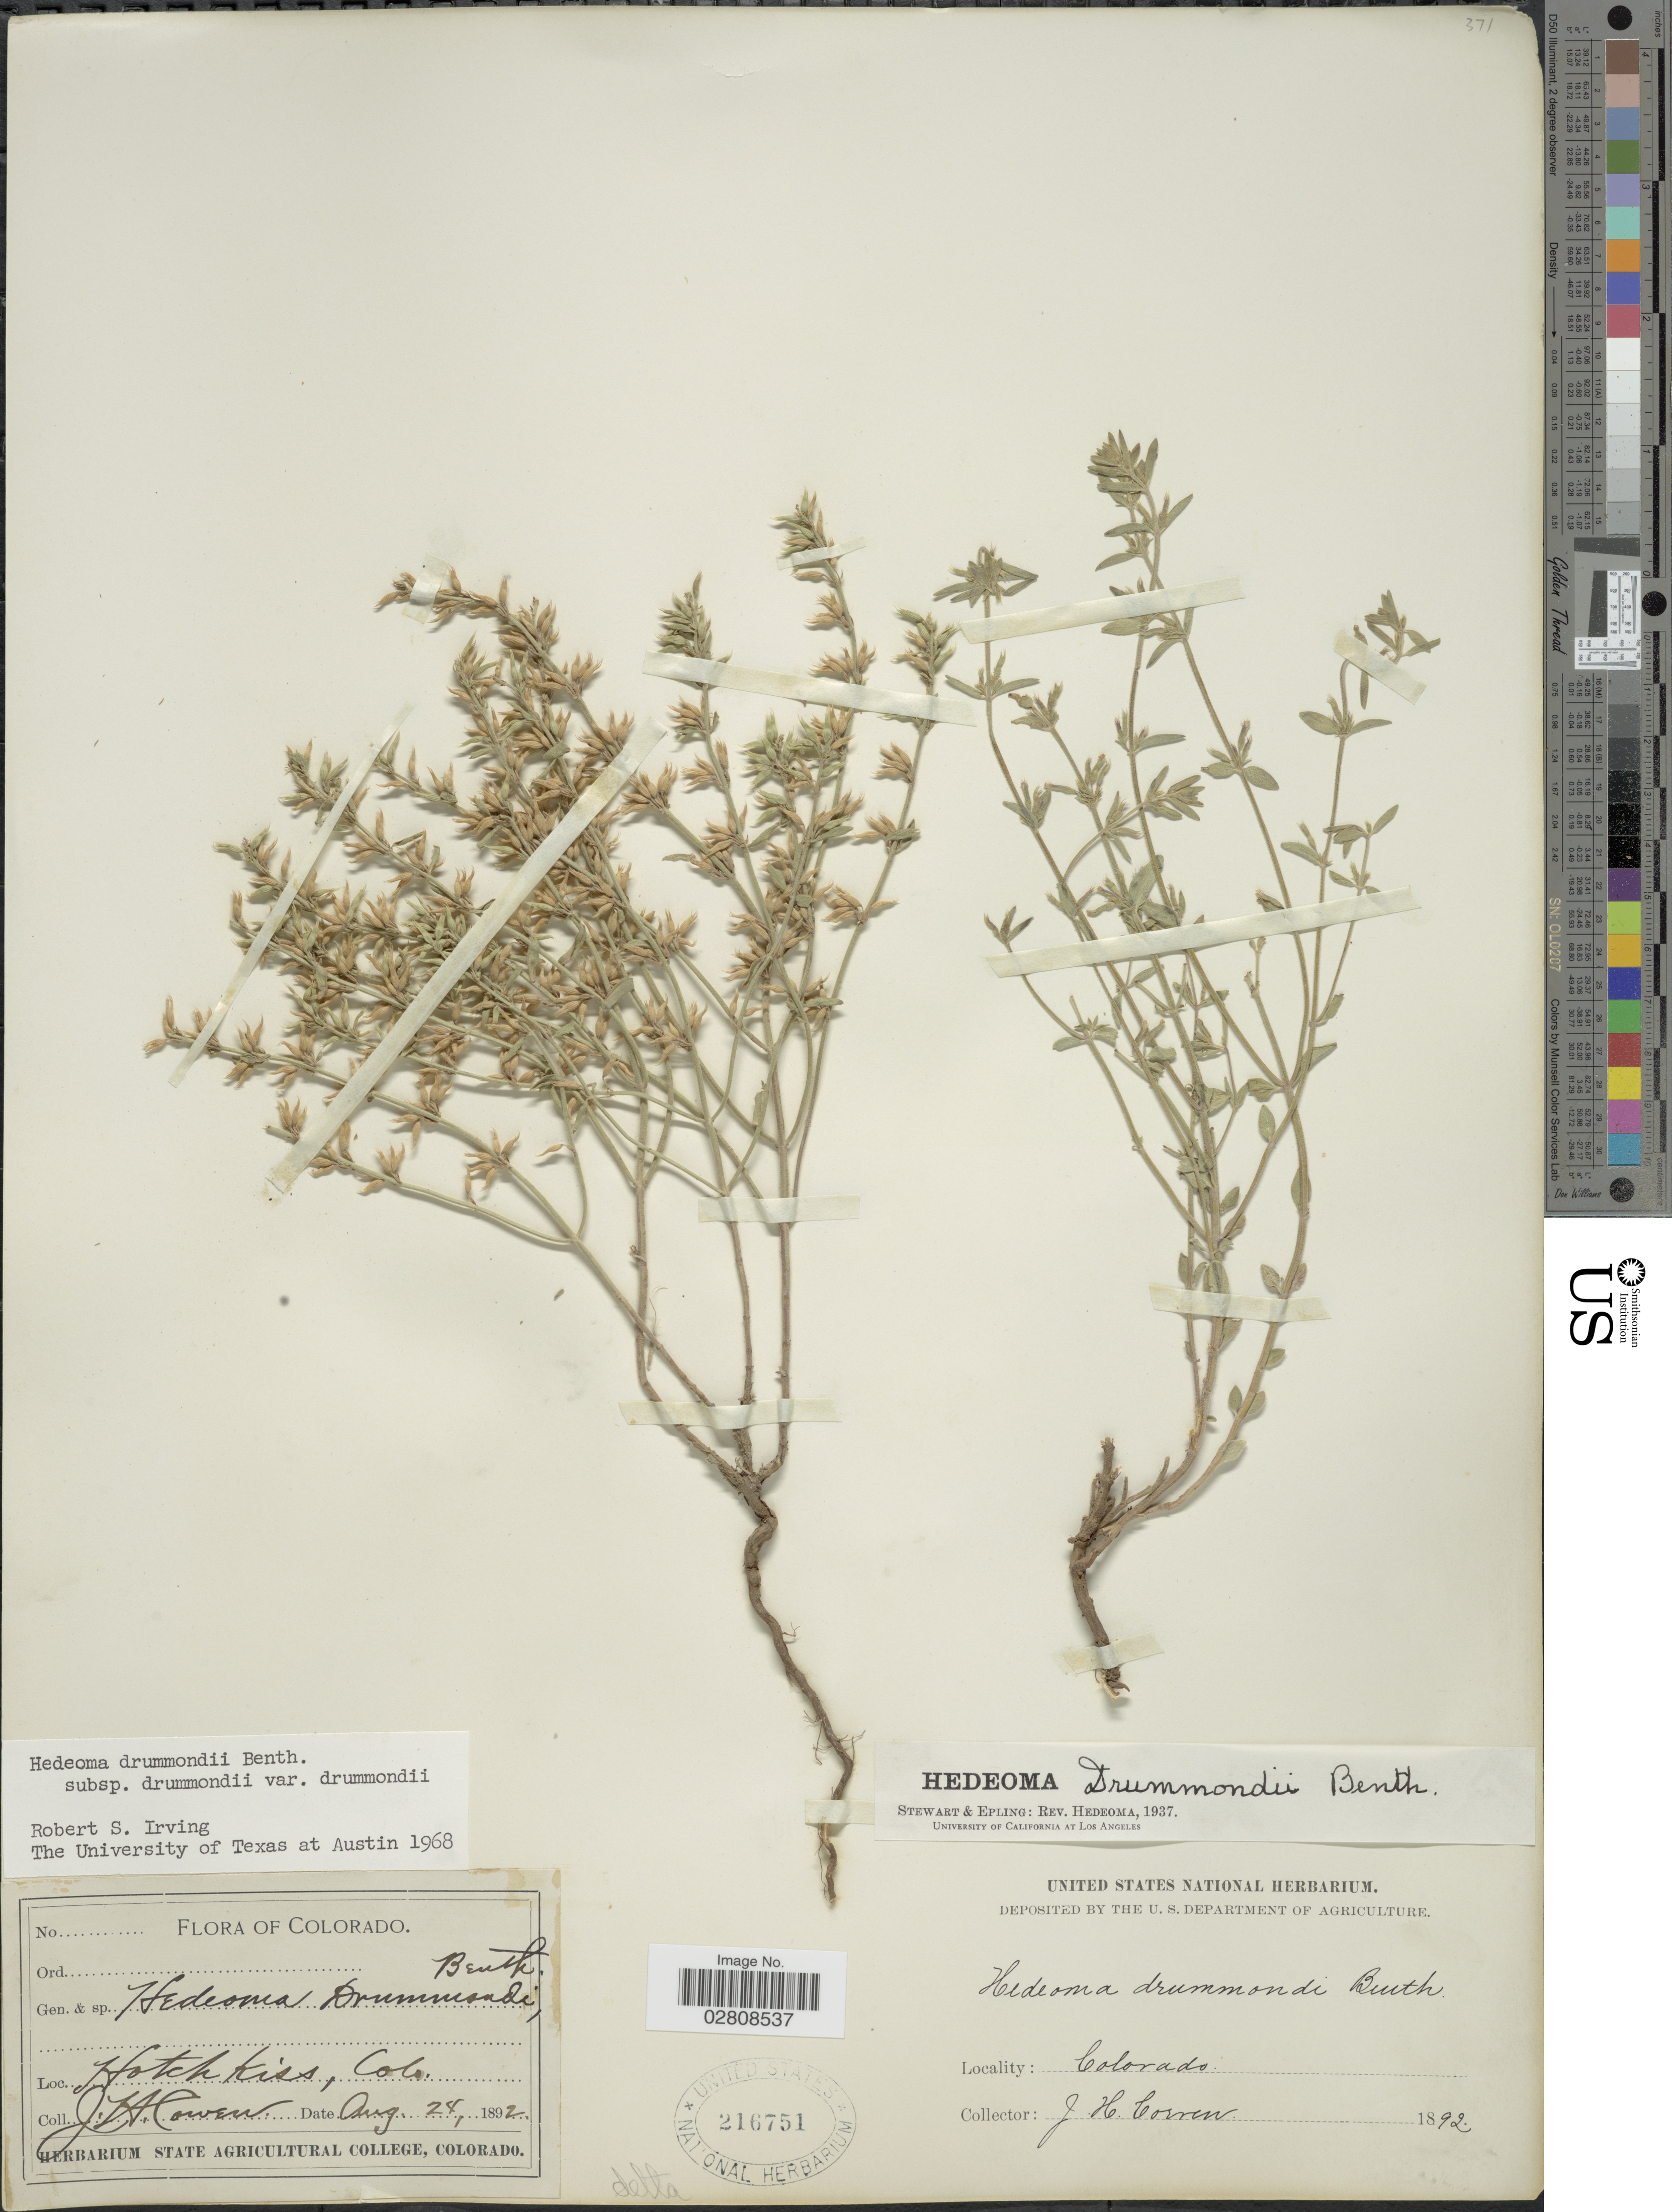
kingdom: Plantae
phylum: Tracheophyta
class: Magnoliopsida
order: Lamiales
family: Lamiaceae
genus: Hedeoma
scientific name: Hedeoma drummondii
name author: Benth.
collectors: J. H. Cowen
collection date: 1892-08-28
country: United States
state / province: Colorado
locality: Hotchkiss.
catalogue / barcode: US 216751